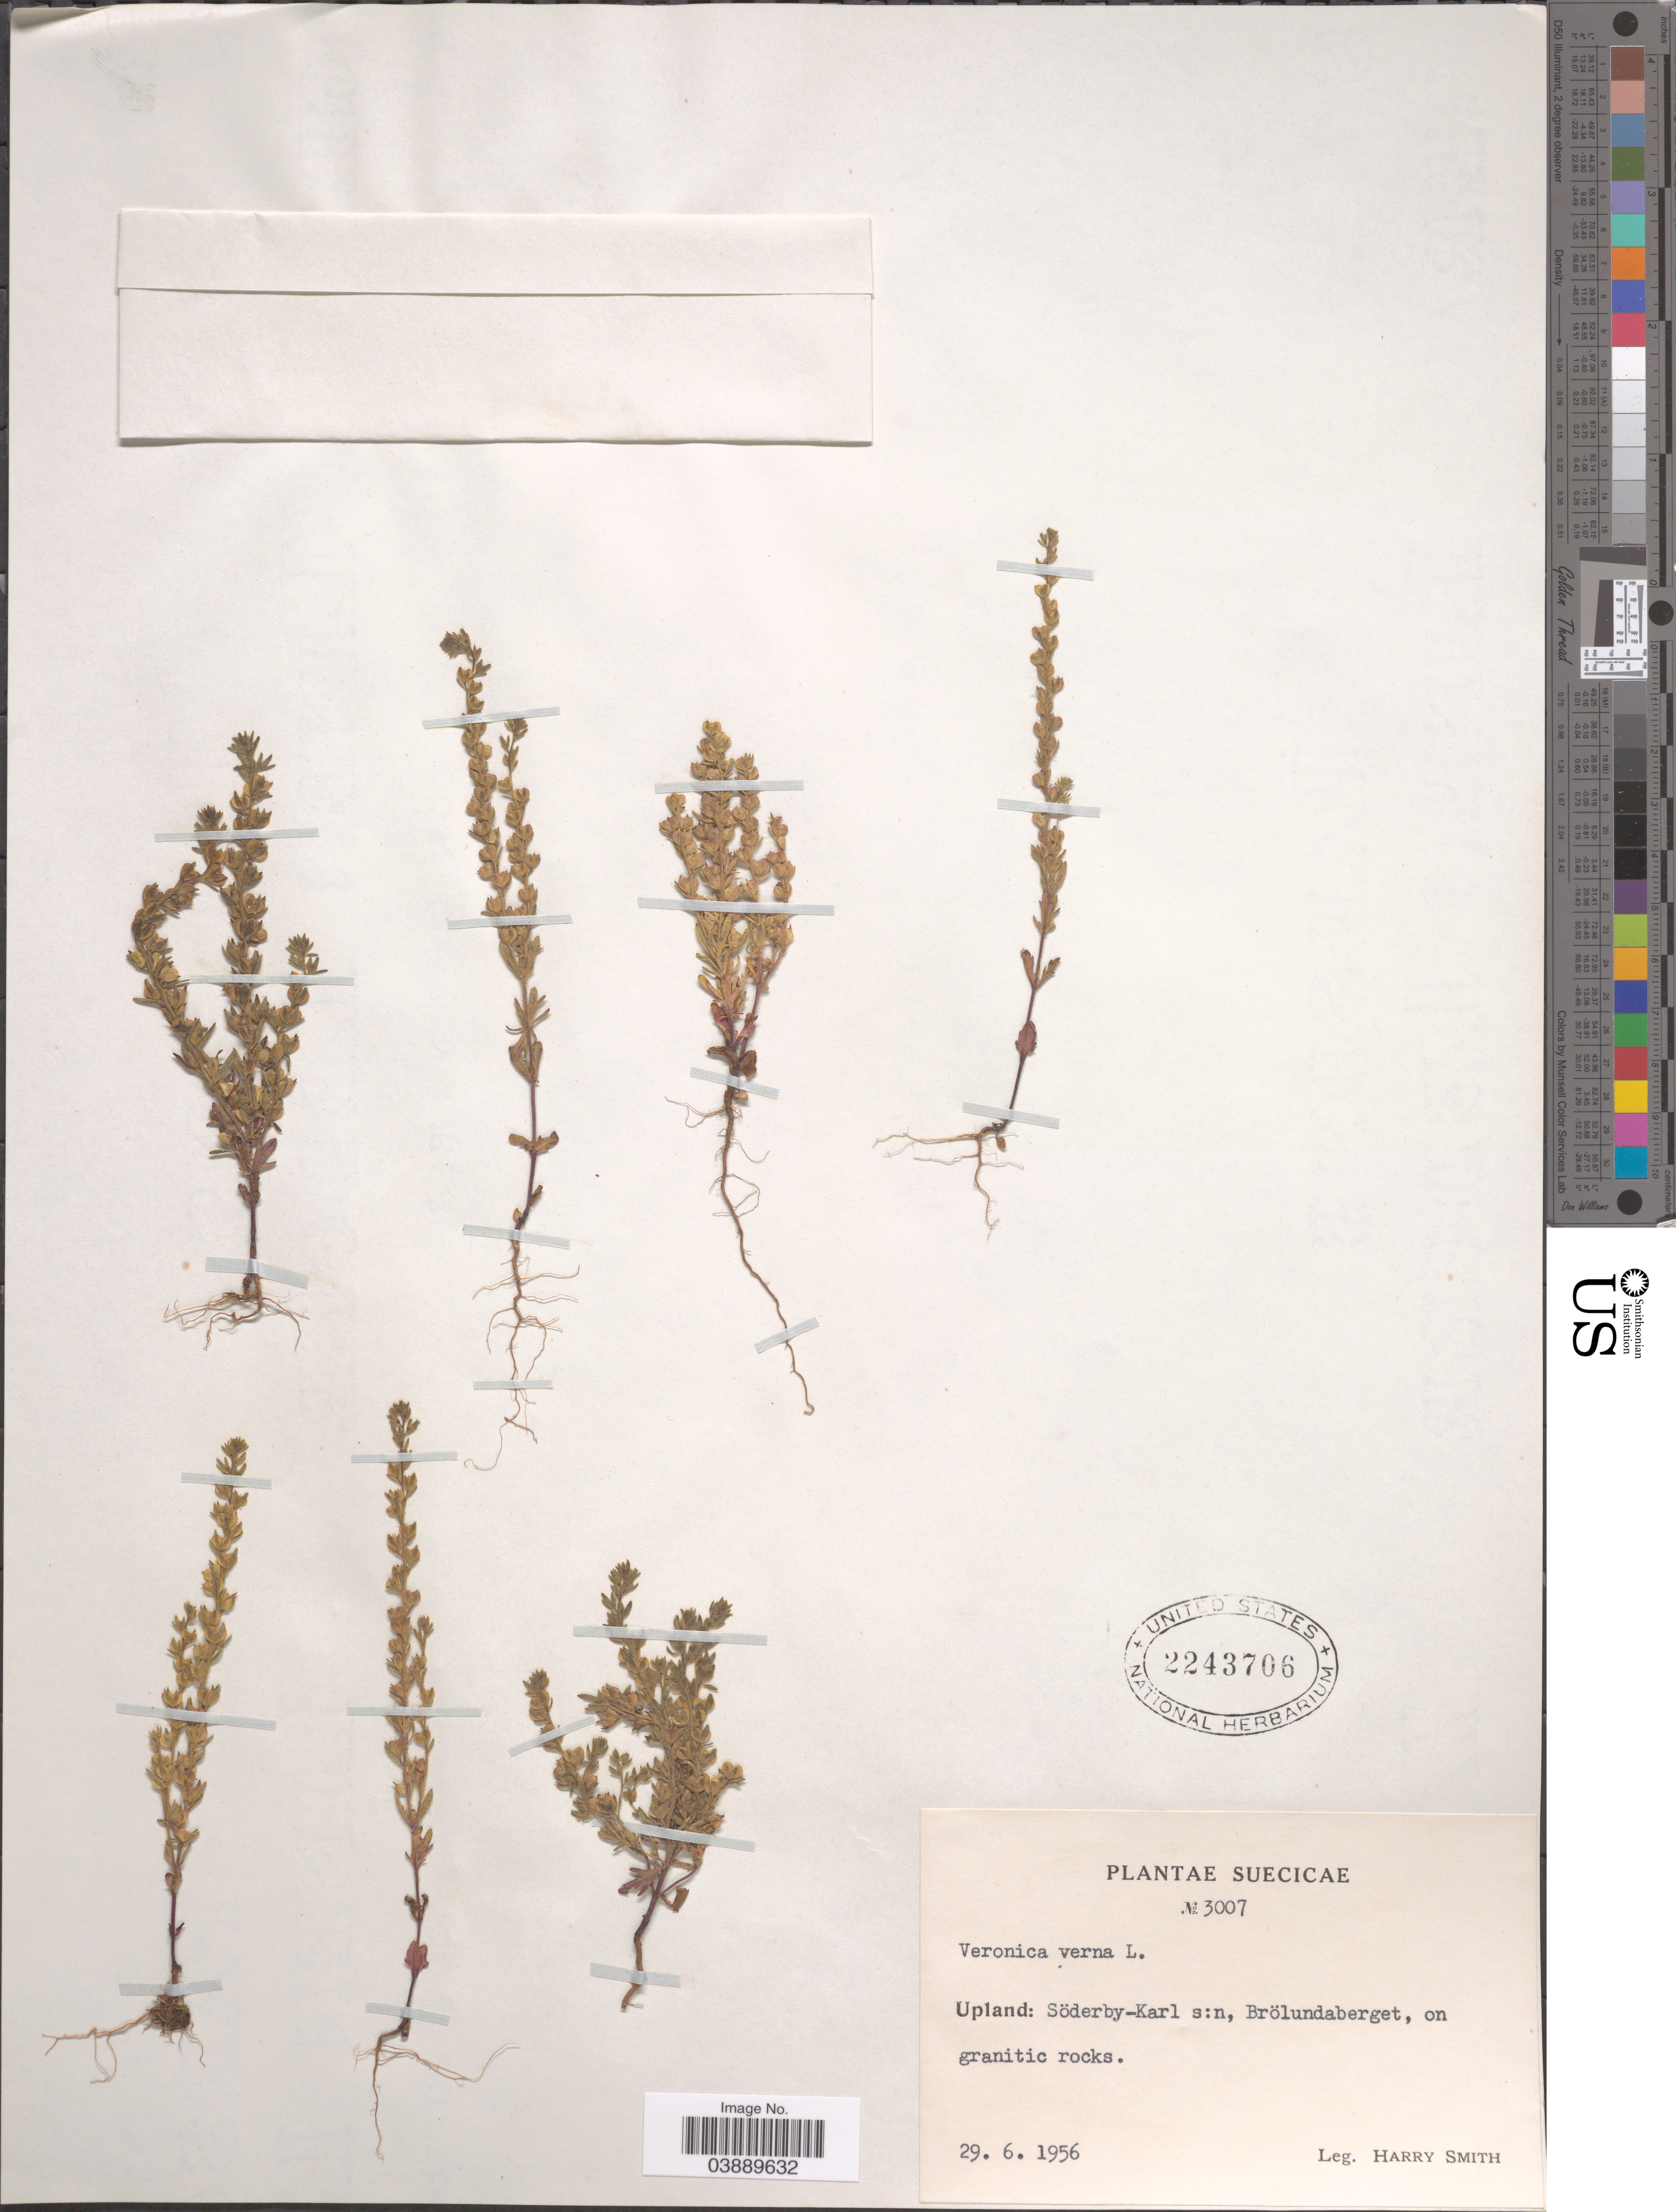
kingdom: Plantae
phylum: Tracheophyta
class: Magnoliopsida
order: Lamiales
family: Plantaginaceae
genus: Veronica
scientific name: Veronica verna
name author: L.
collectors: H. Smith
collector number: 3007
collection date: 1956-06-29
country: Sweden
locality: Upland: Söderby-Karl s:n, Brölundaberget on granitic rocks.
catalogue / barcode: US 2243706